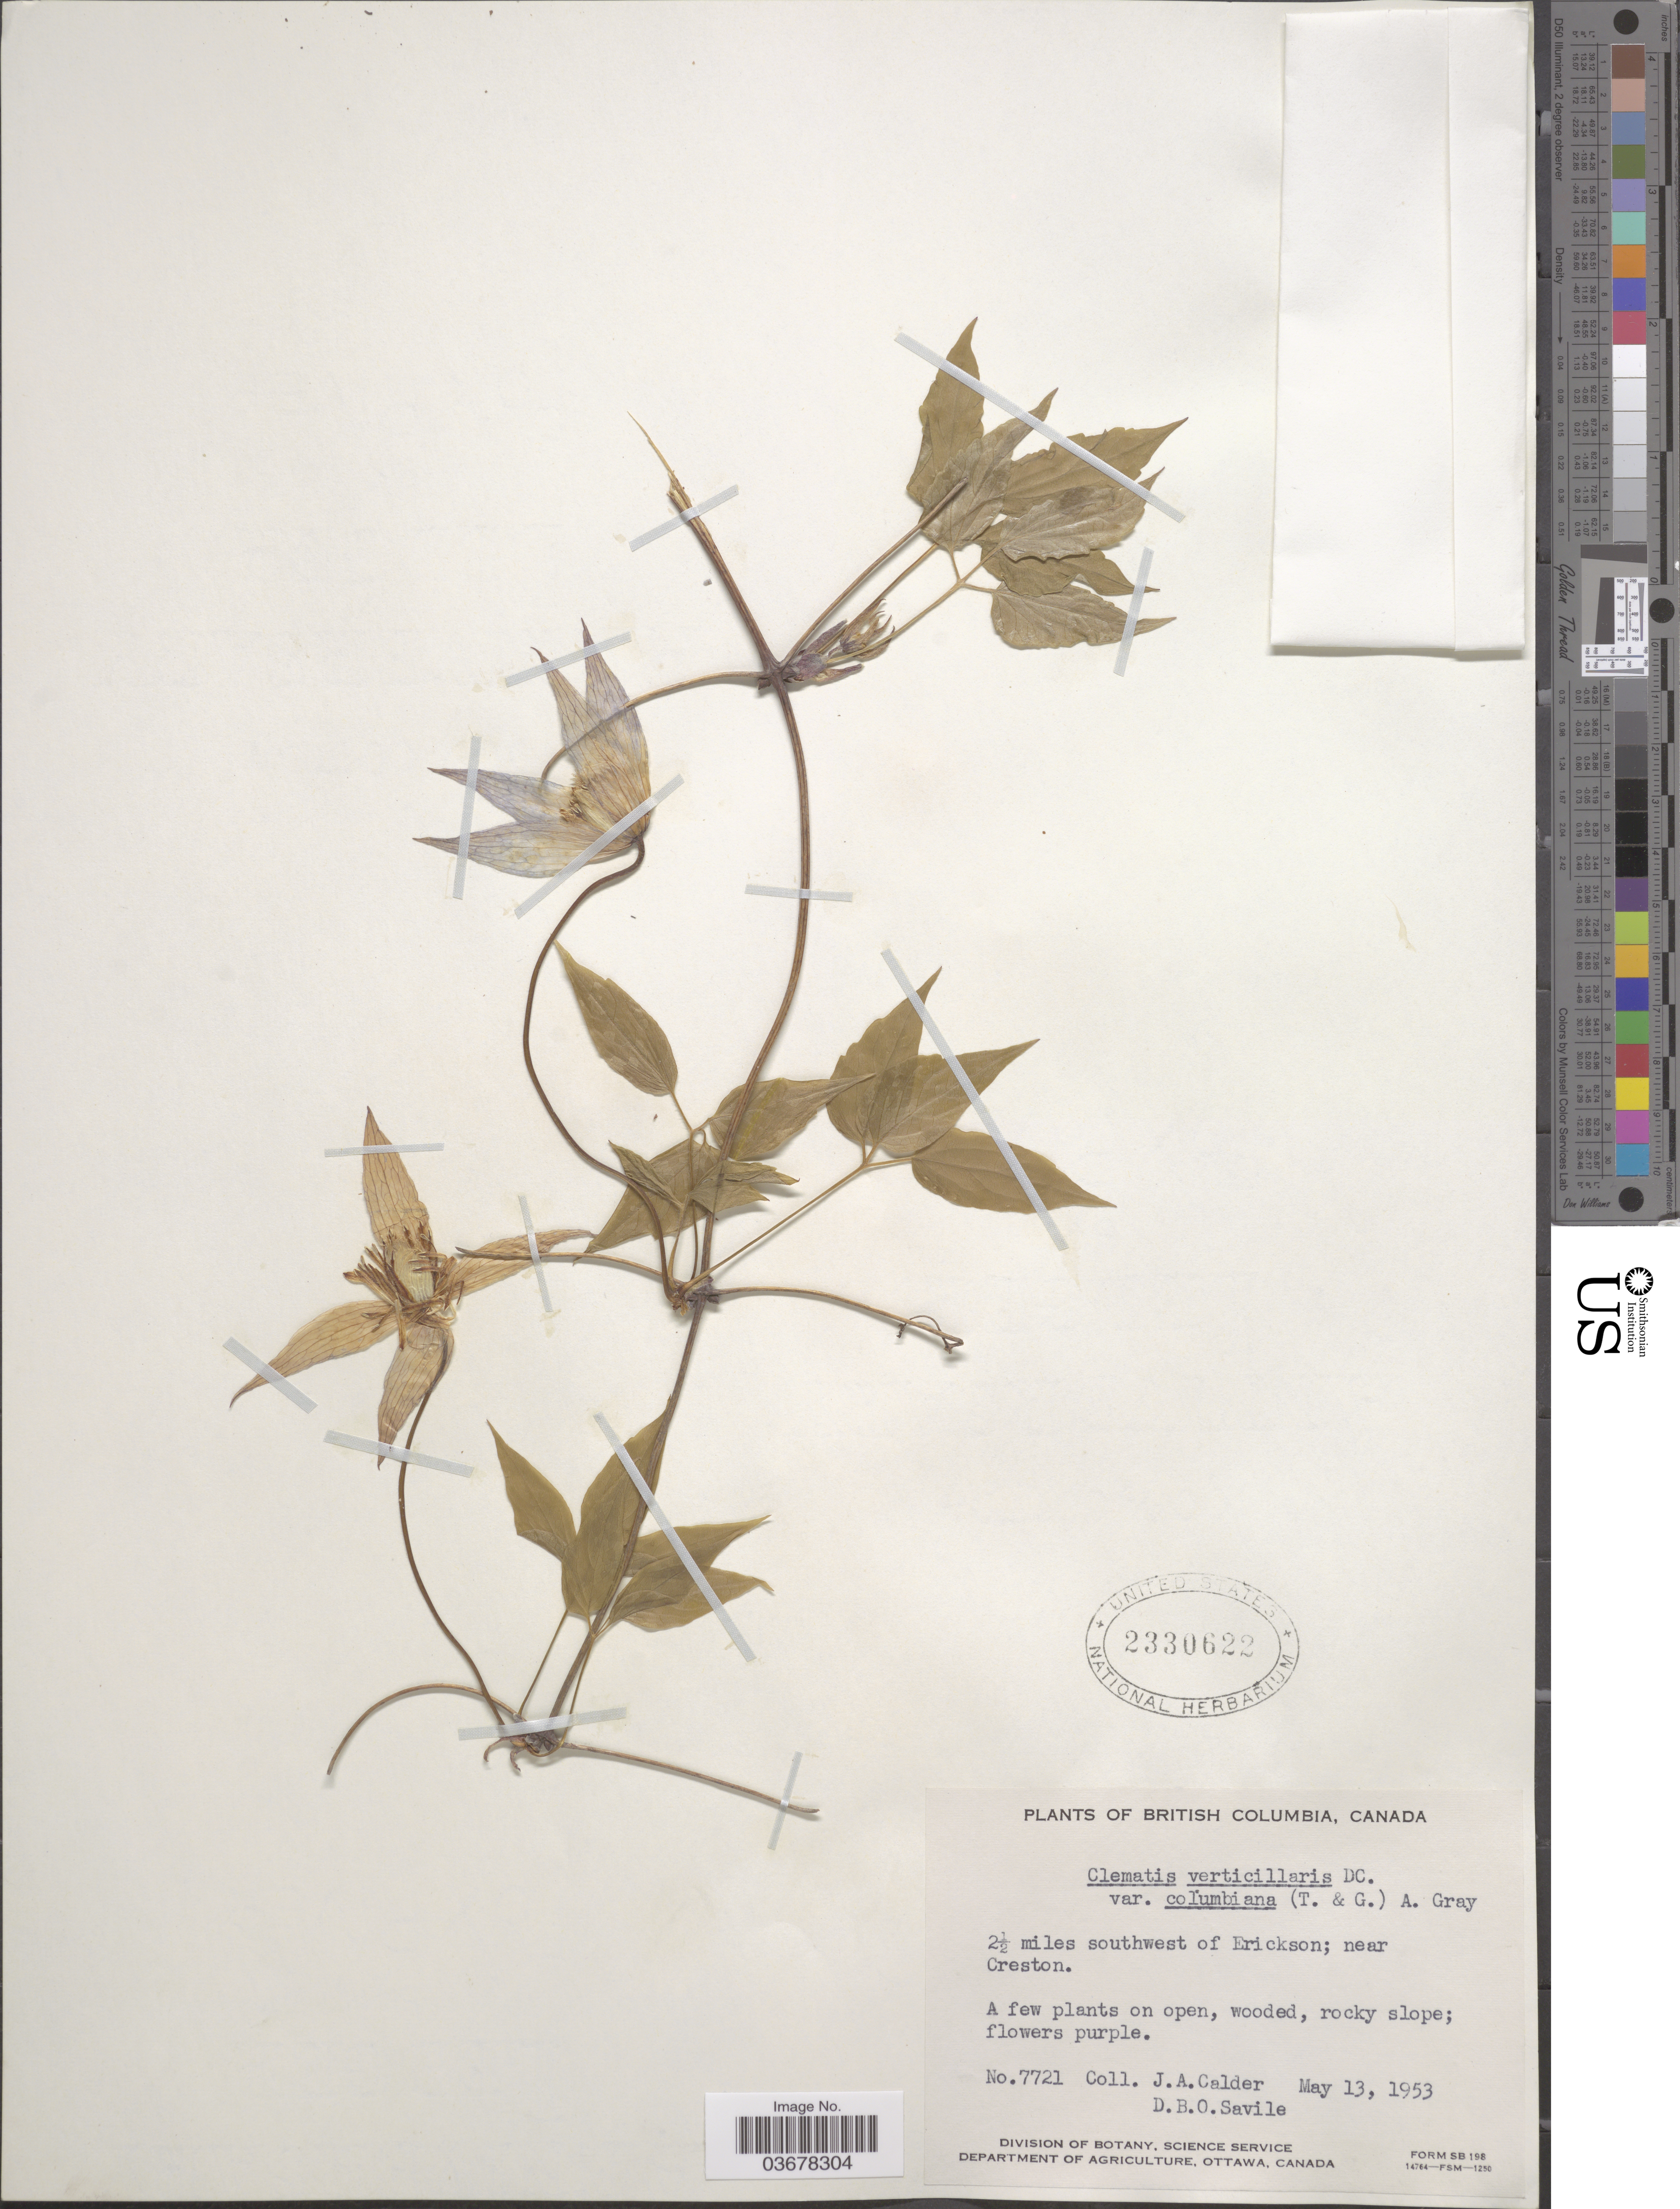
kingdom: Plantae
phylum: Tracheophyta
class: Magnoliopsida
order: Ranunculales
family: Ranunculaceae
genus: Clematis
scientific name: Clematis verticillaris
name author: DC.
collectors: J. A. Calder & D. Savile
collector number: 7721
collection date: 1953-05-13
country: Canada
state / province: British Columbia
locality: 2½ miles southwest of Erickson; near Creston.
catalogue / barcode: US 2330622